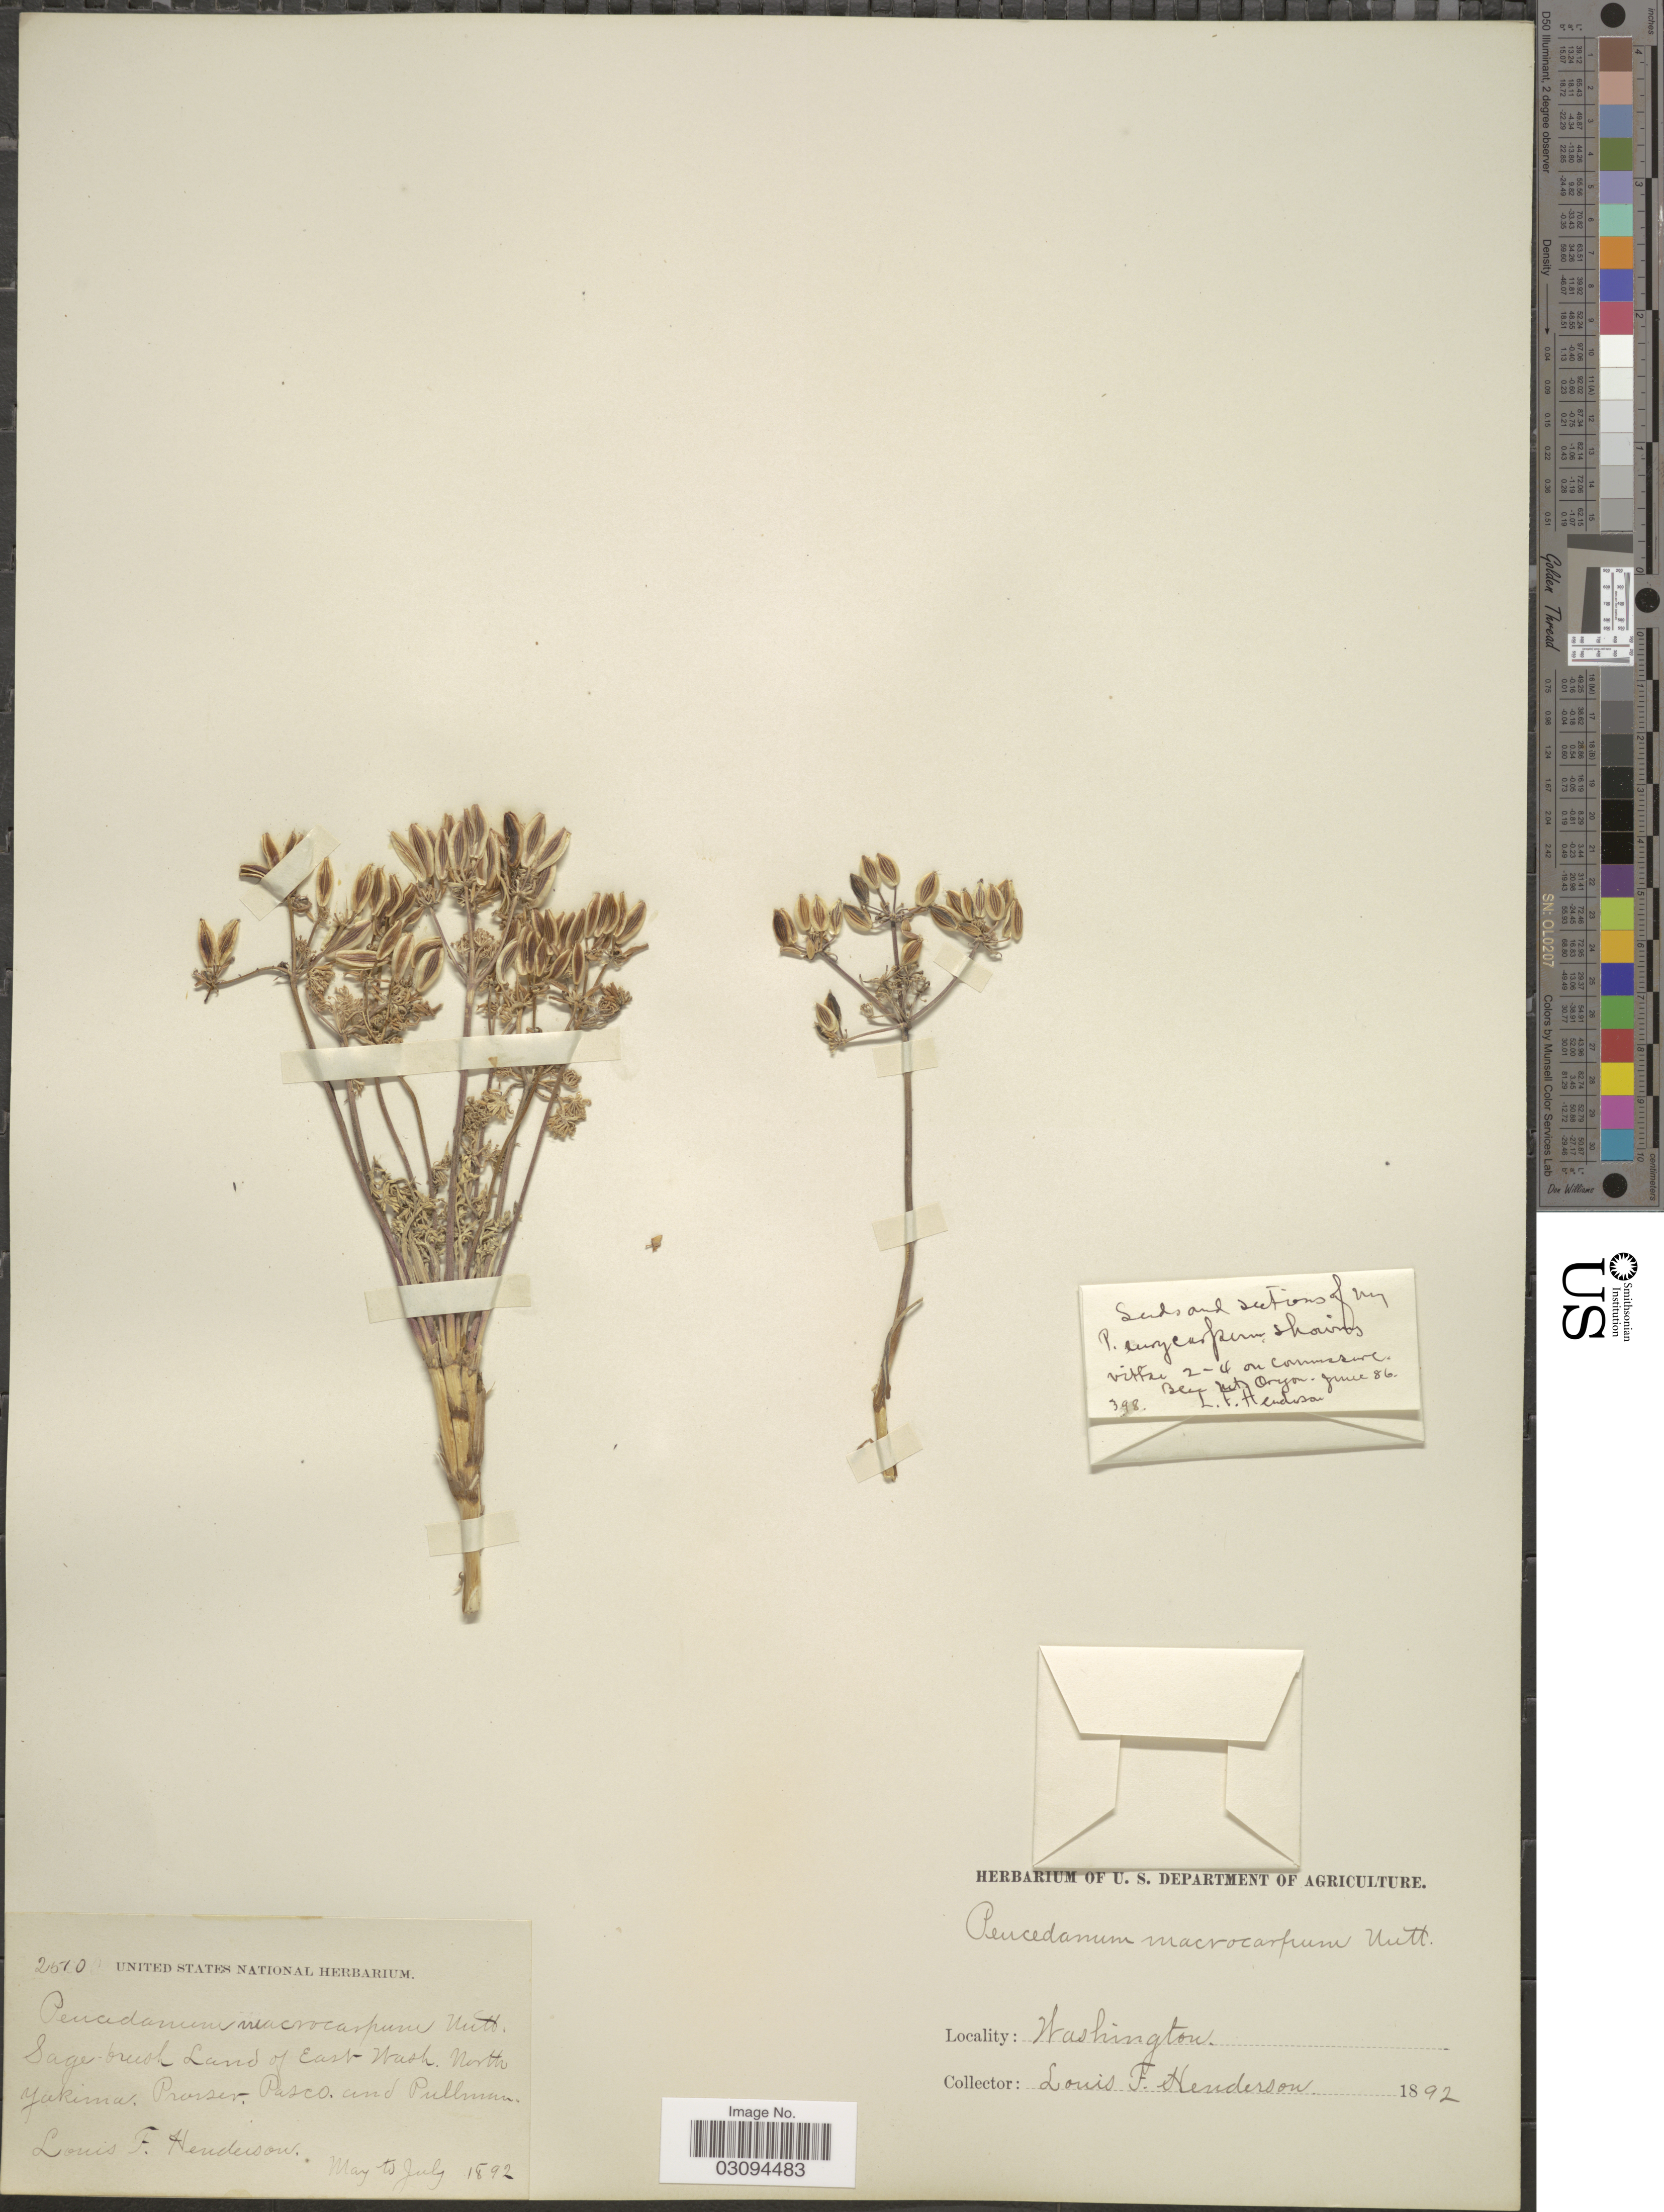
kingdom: Plantae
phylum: Tracheophyta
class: Magnoliopsida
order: Apiales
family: Apiaceae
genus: Lomatium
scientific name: Lomatium macrocarpum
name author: (Hook. et al.) J.M. Coult. & Rose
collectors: L. Henderson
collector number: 2670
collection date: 1892-05/1892-07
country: United States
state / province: Washington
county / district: Yakima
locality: Sage-brush Land of East Wash. North Yakima, Prosser, Pasco and Pullman.